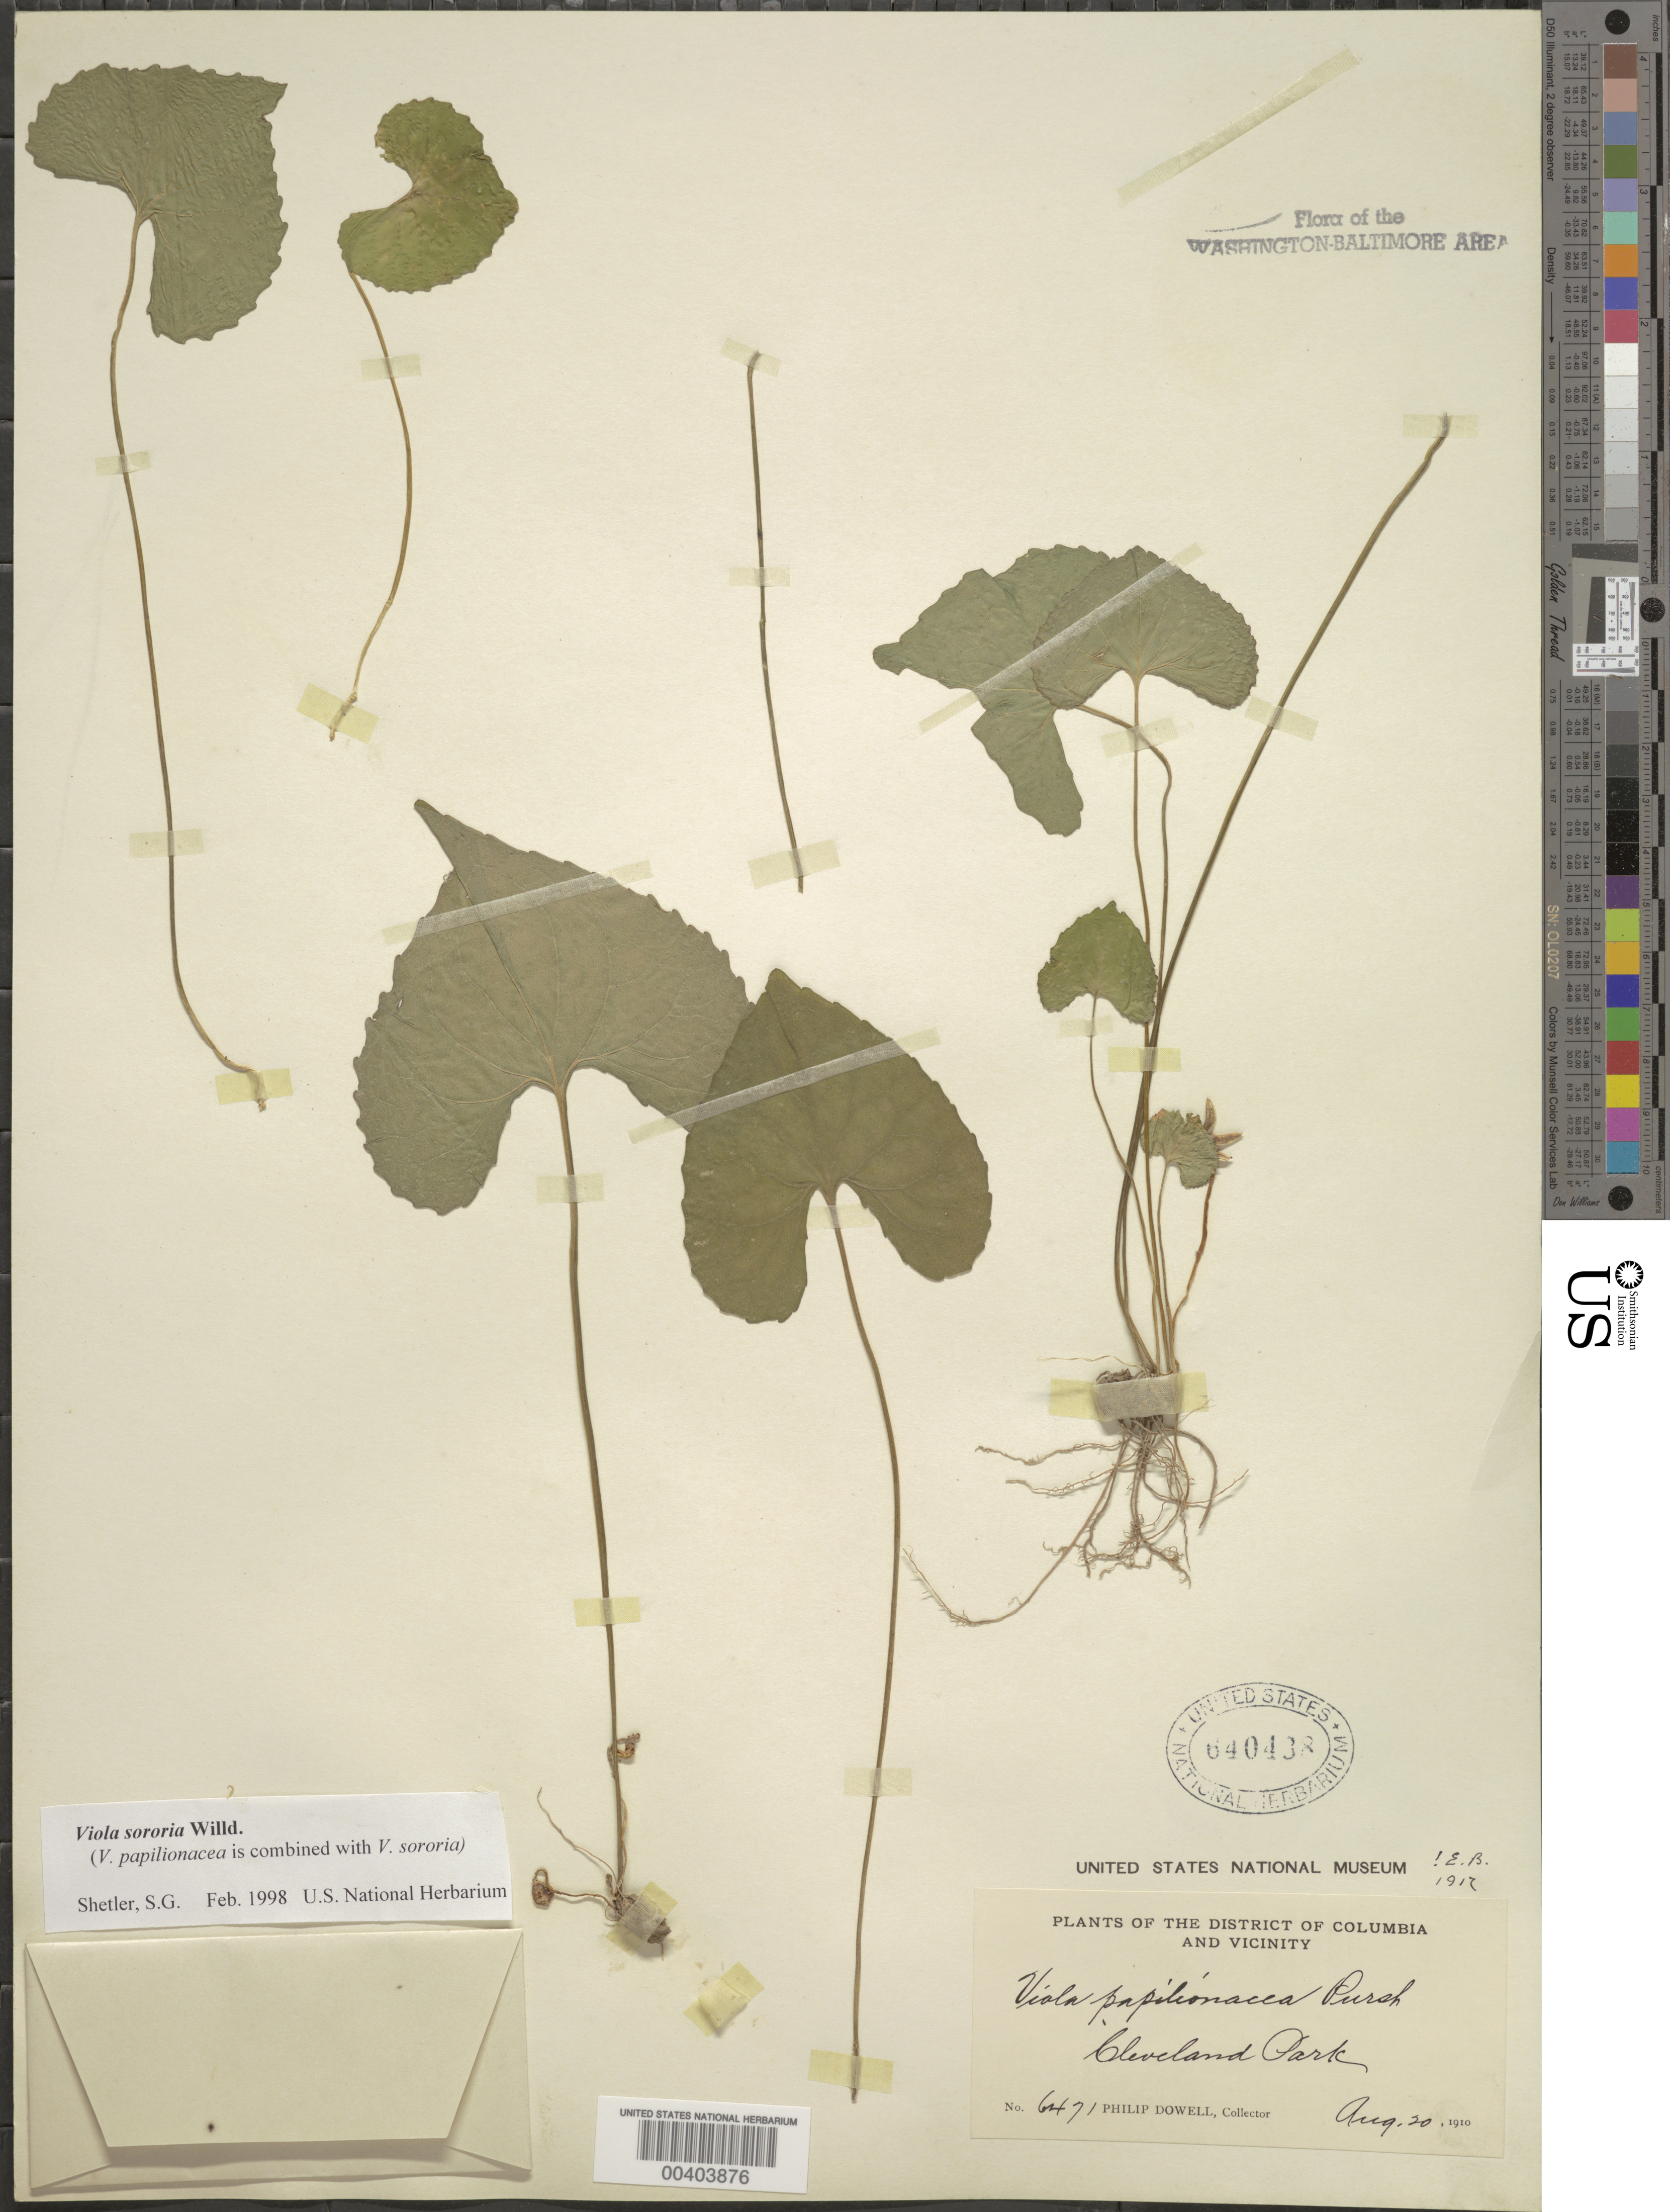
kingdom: Plantae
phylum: Tracheophyta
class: Magnoliopsida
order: Malpighiales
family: Violaceae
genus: Viola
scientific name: Viola sororia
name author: Willd.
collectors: P. Dowell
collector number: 6471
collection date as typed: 20 Aug 1910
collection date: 1910-08-20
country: United States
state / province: District of Columbia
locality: Cleveland Park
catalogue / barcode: US 640438